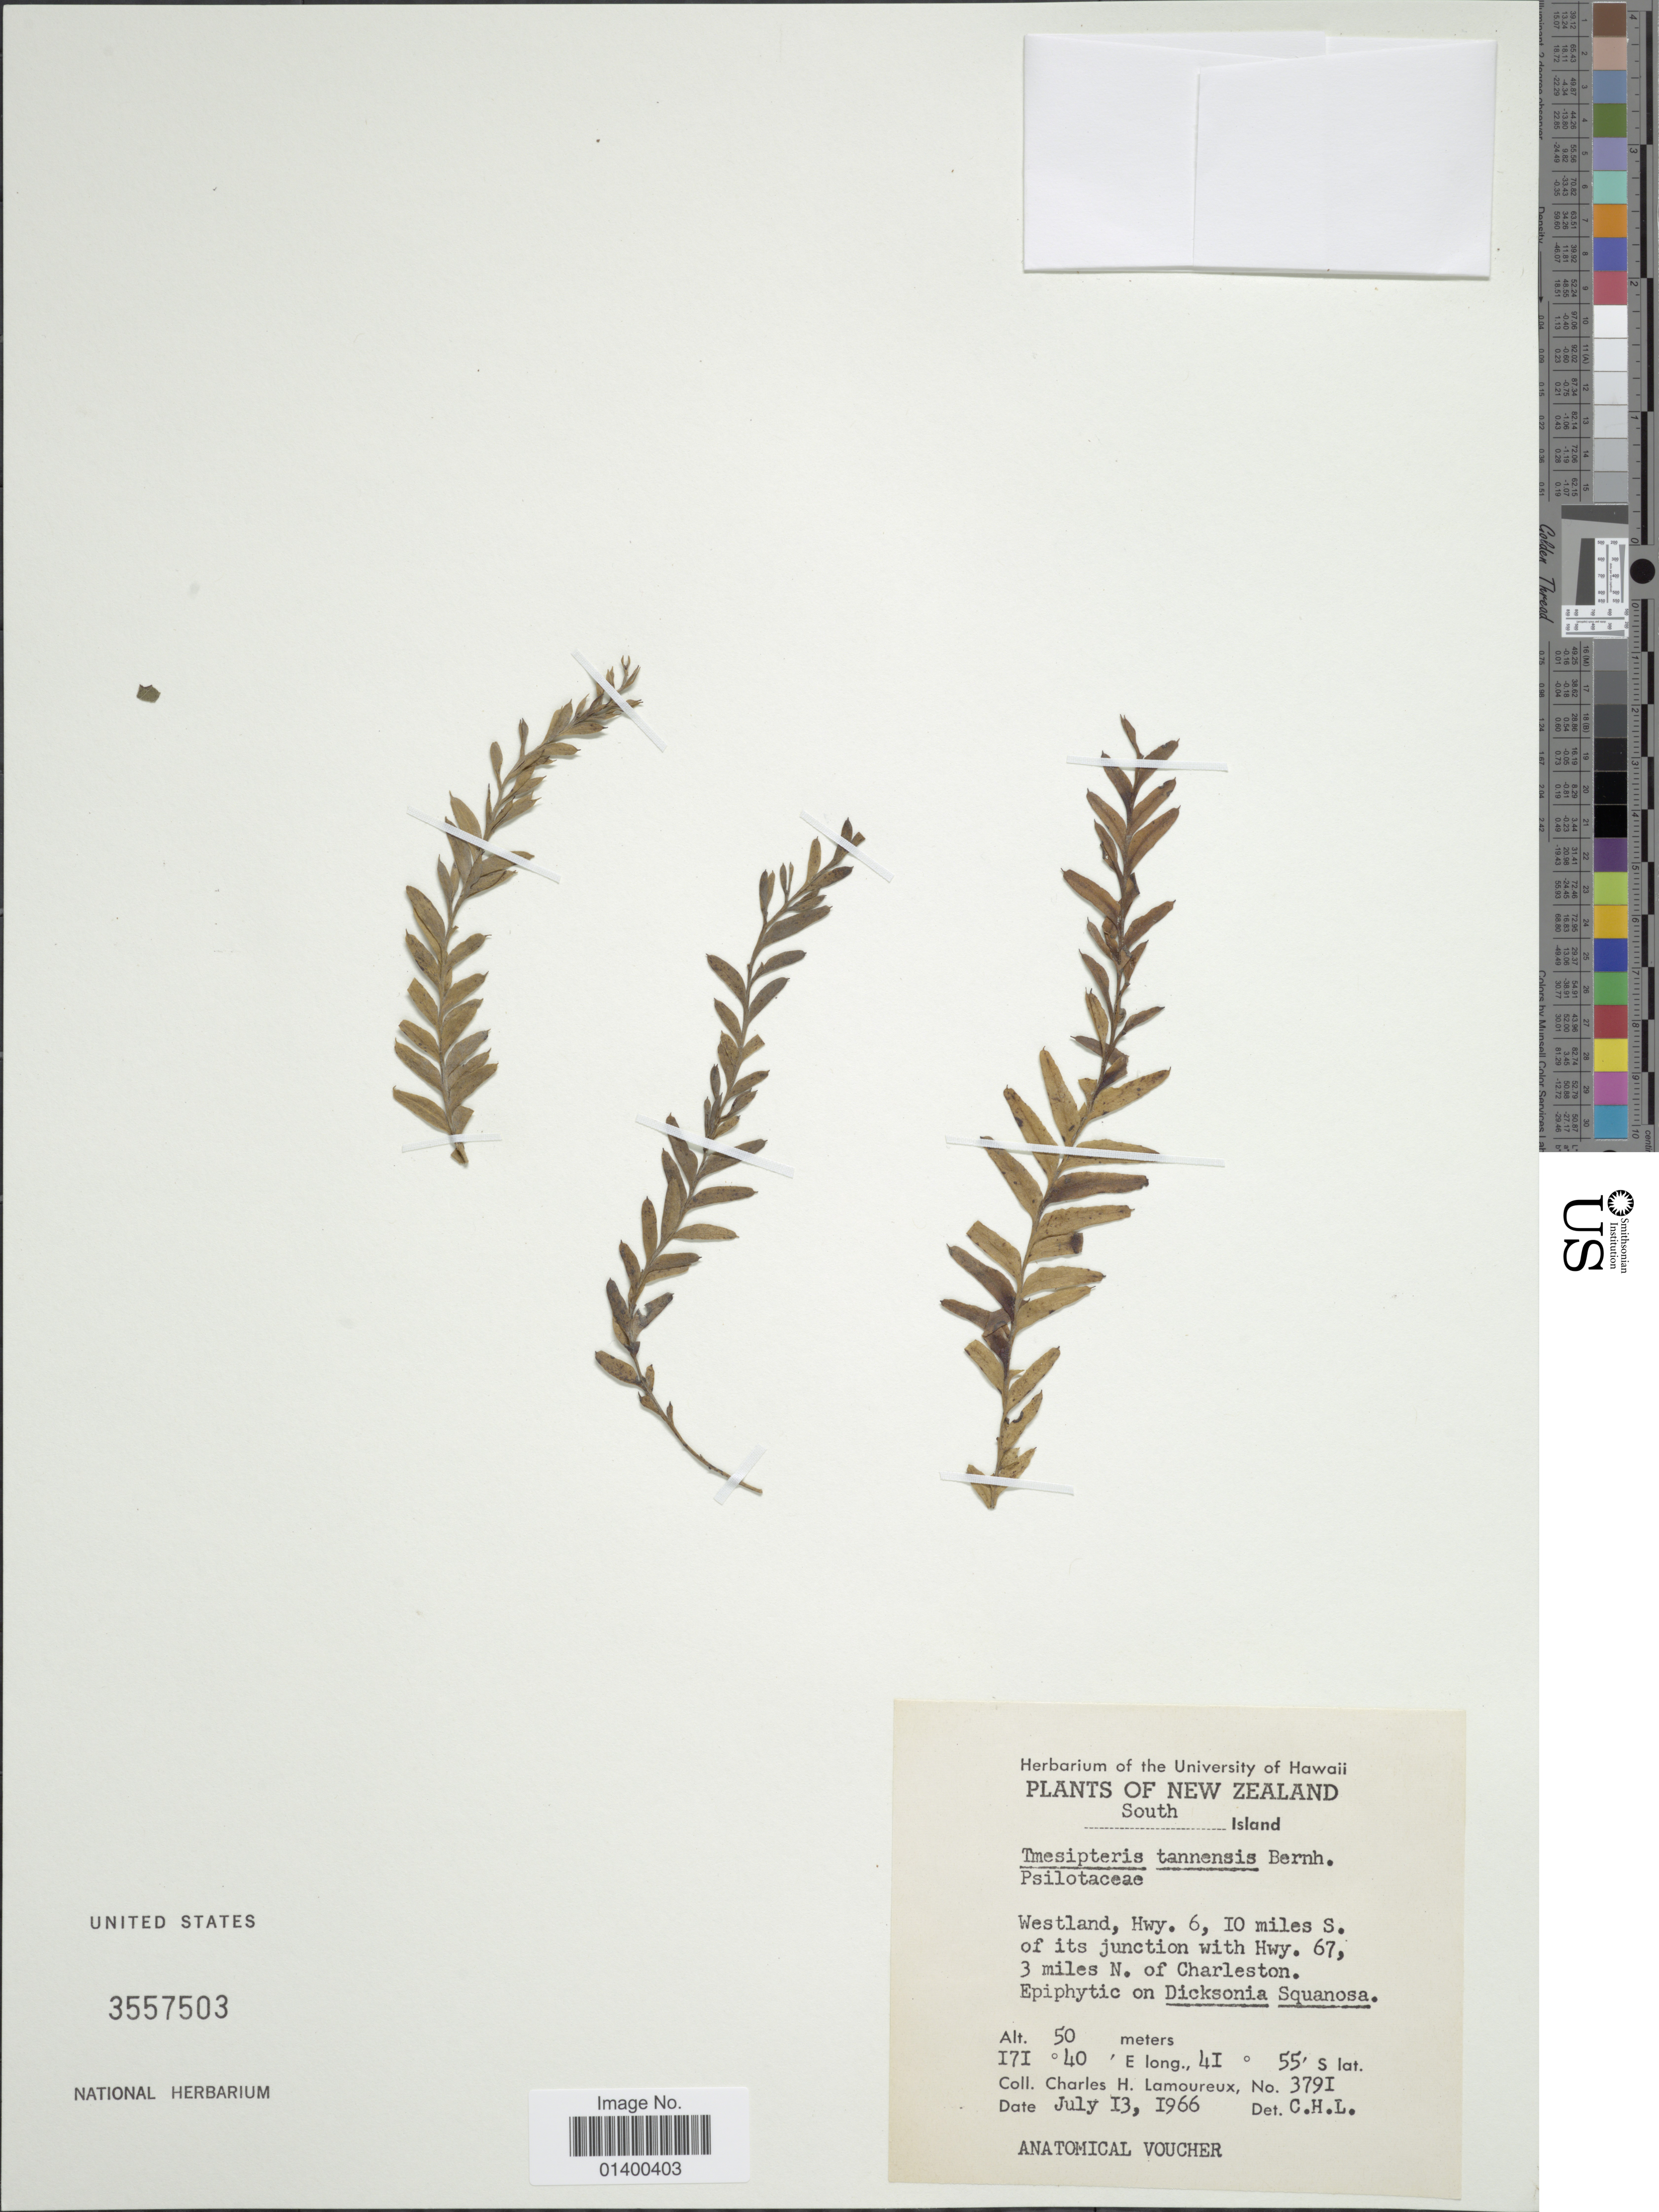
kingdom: Plantae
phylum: Tracheophyta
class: Polypodiopsida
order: Psilotales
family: Psilotaceae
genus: Tmesipteris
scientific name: Tmesipteris tannensis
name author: (Spreng.) Bernh.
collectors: C. Lamoureaux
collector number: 3791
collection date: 1966-07-13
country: New Zealand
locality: South Island, Westland, Hwy 6, 10 miles S. of its junction with Hwy 67, 3 miles N. of Charleston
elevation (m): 50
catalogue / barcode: US 3557503